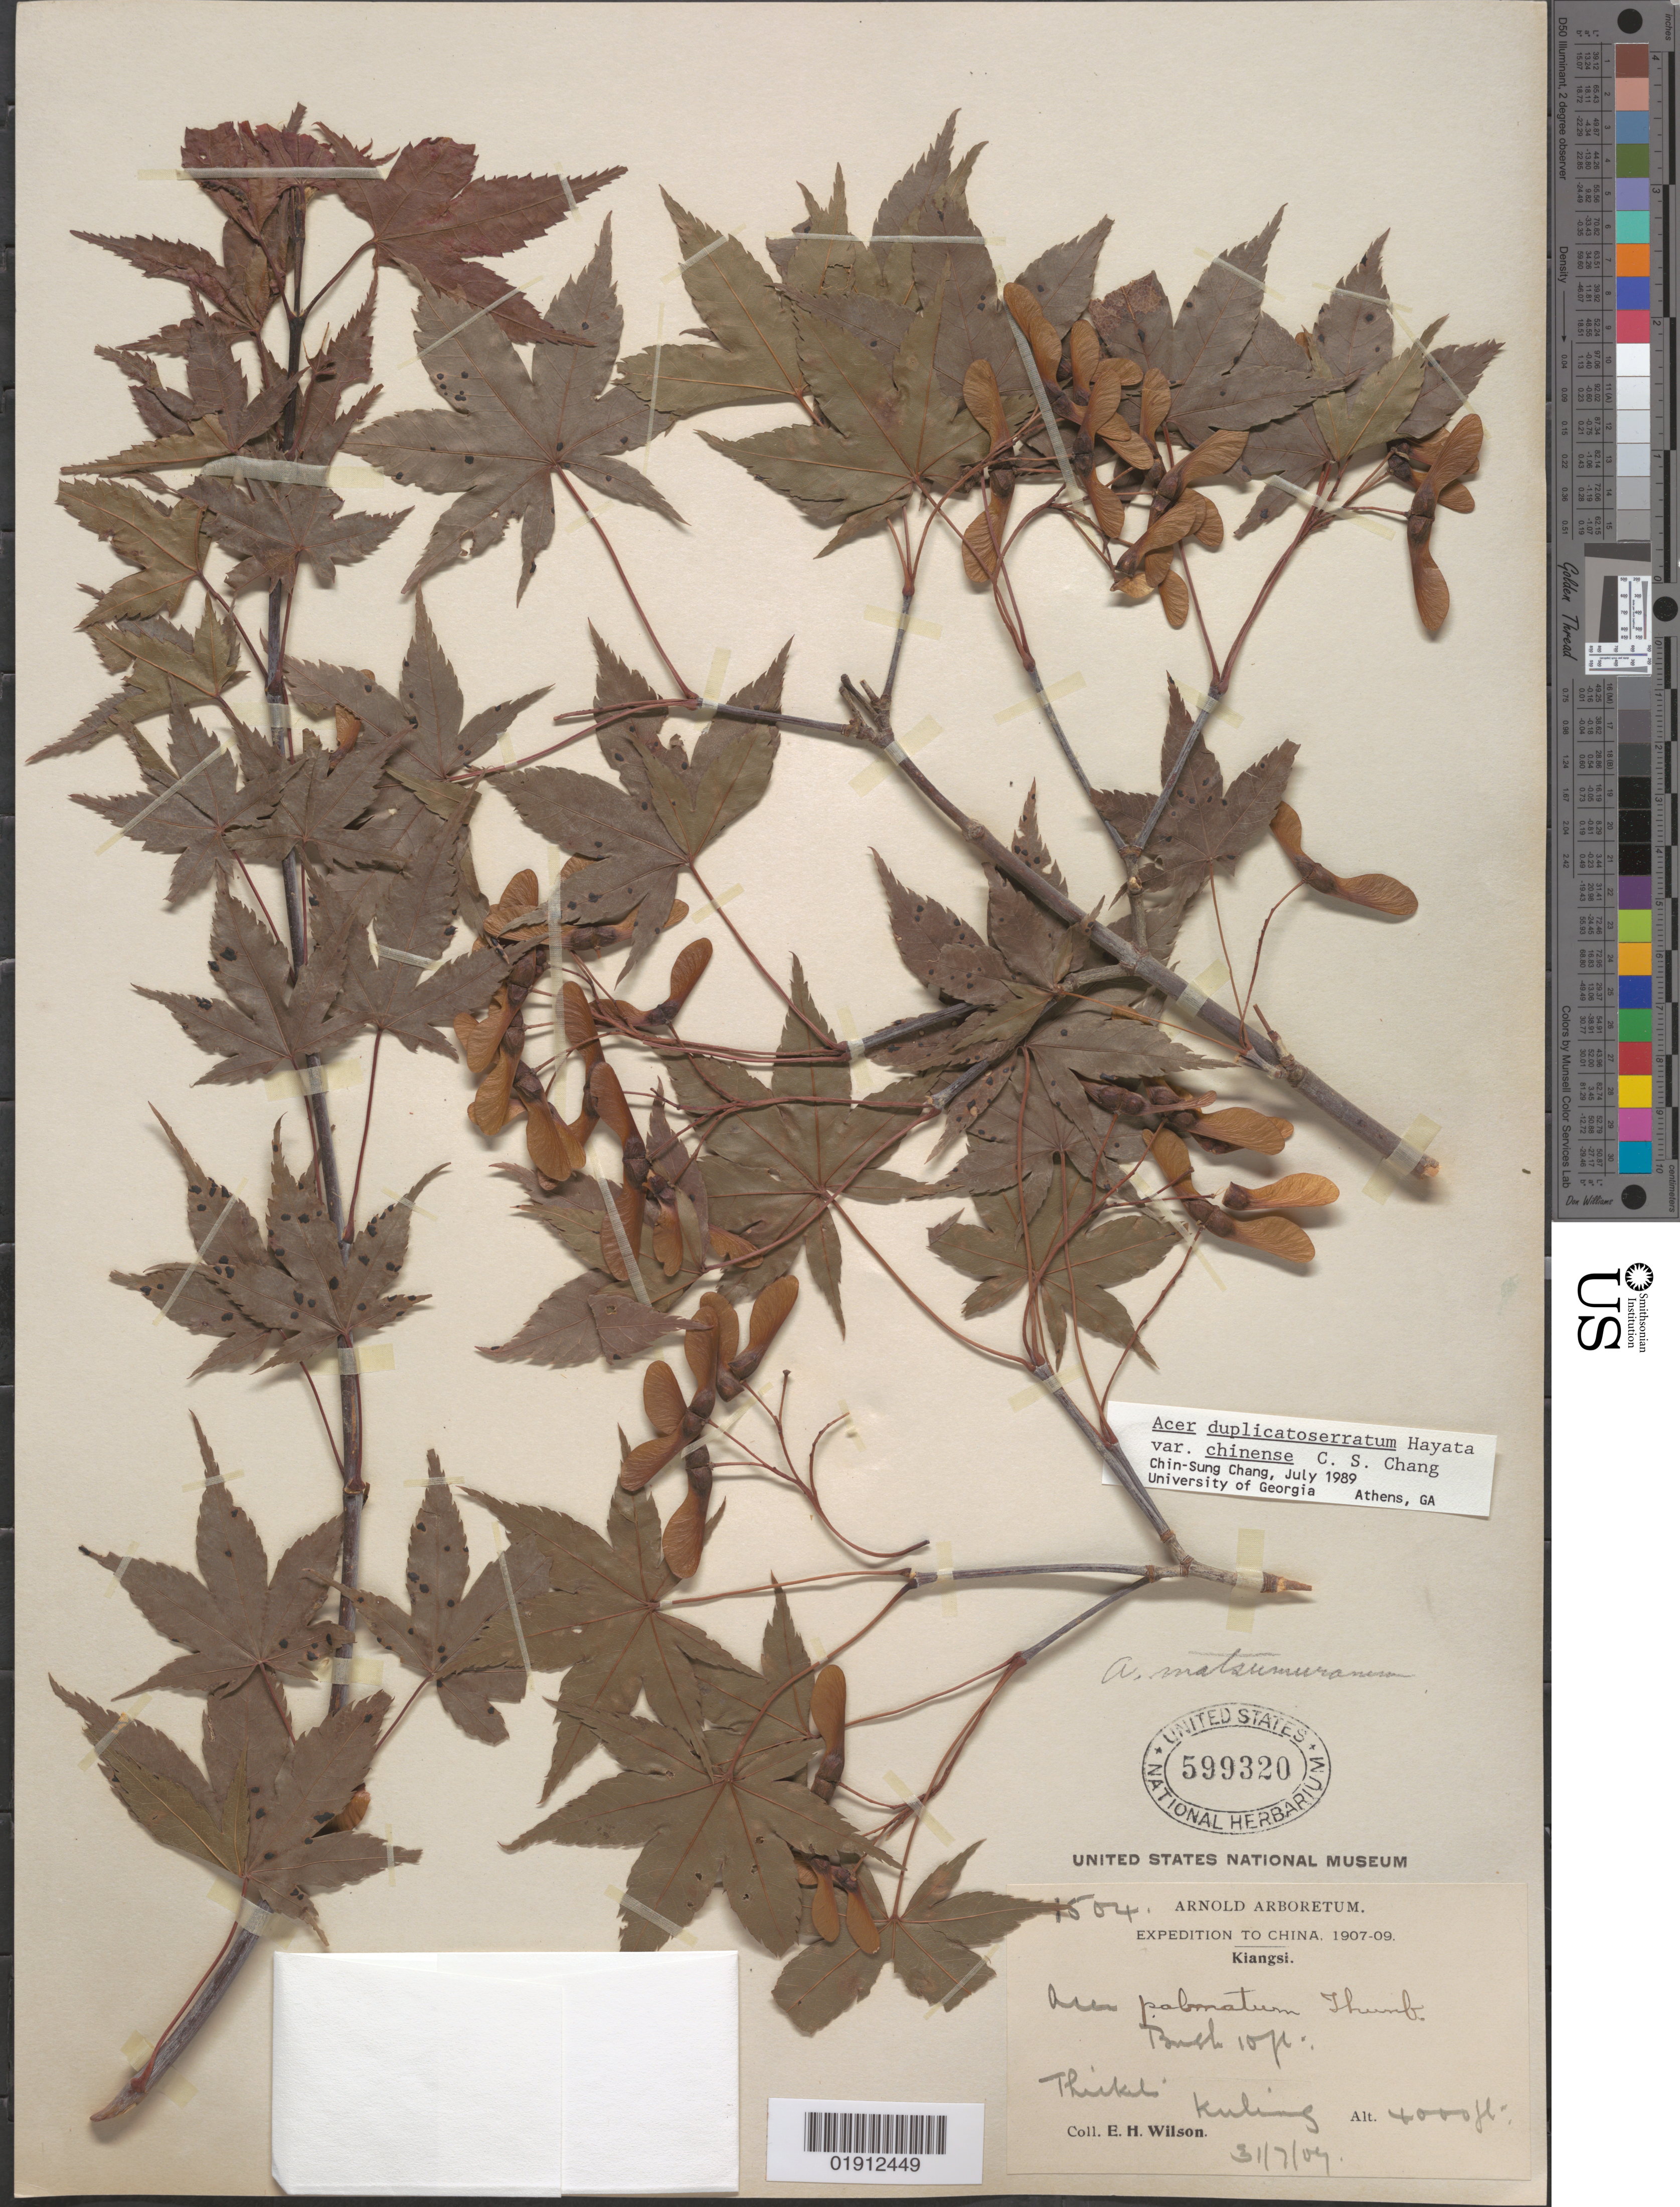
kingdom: Plantae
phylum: Tracheophyta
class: Magnoliopsida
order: Sapindales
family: Sapindaceae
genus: Acer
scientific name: Acer duplicatoserratum var. chinense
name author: Chin S. Chang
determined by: Chang, C. S., (SNUA)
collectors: E. H. Wilson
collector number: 1504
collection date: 1907-07-31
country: China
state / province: Jiangxi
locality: Kiangsi [Jiangxi], Kuling [Guling]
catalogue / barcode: US 599320